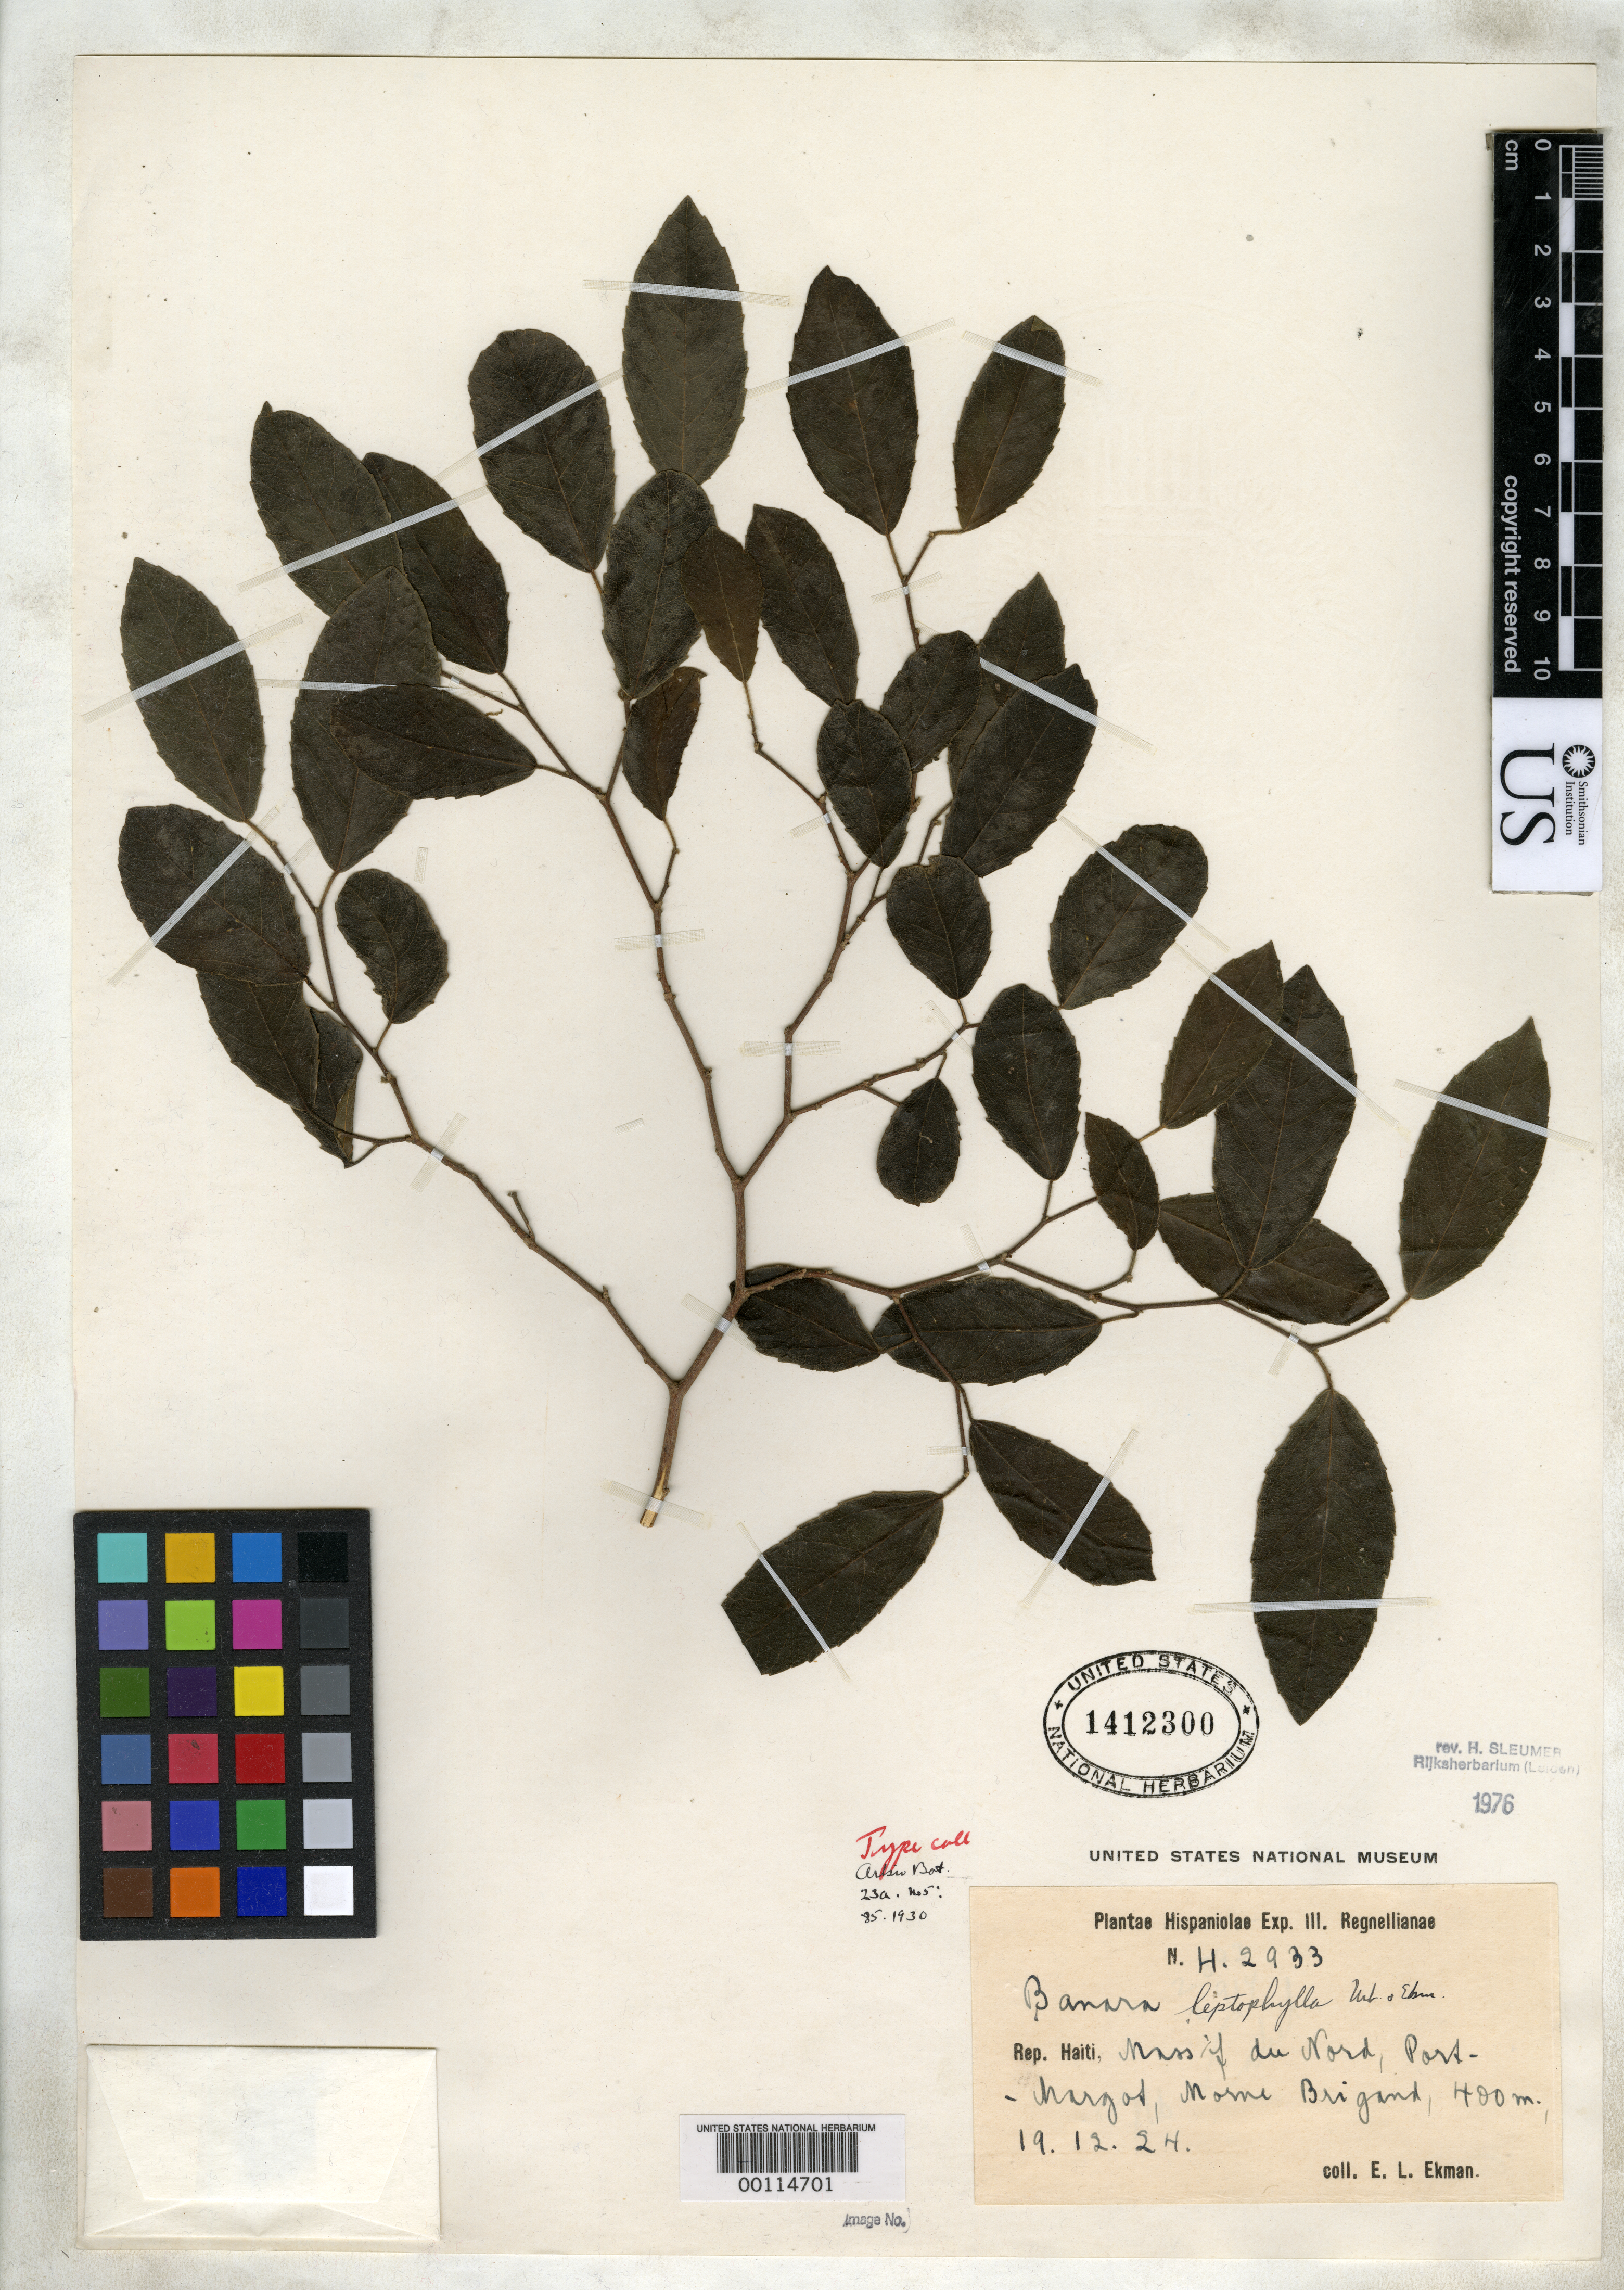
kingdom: Plantae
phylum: Tracheophyta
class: Magnoliopsida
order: Malpighiales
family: Salicaceae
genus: Banara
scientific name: Banara leptophylla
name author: Urb. & Ekman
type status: Isotype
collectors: E. L. Ekman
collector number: H 2933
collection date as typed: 19 Dec 1924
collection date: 1924-12-19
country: Haiti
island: Hispaniola Island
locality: Massif du Nord, Bayeaux, Morne Brigand, Caye Madame Predemas.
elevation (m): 400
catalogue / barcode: US 1412300